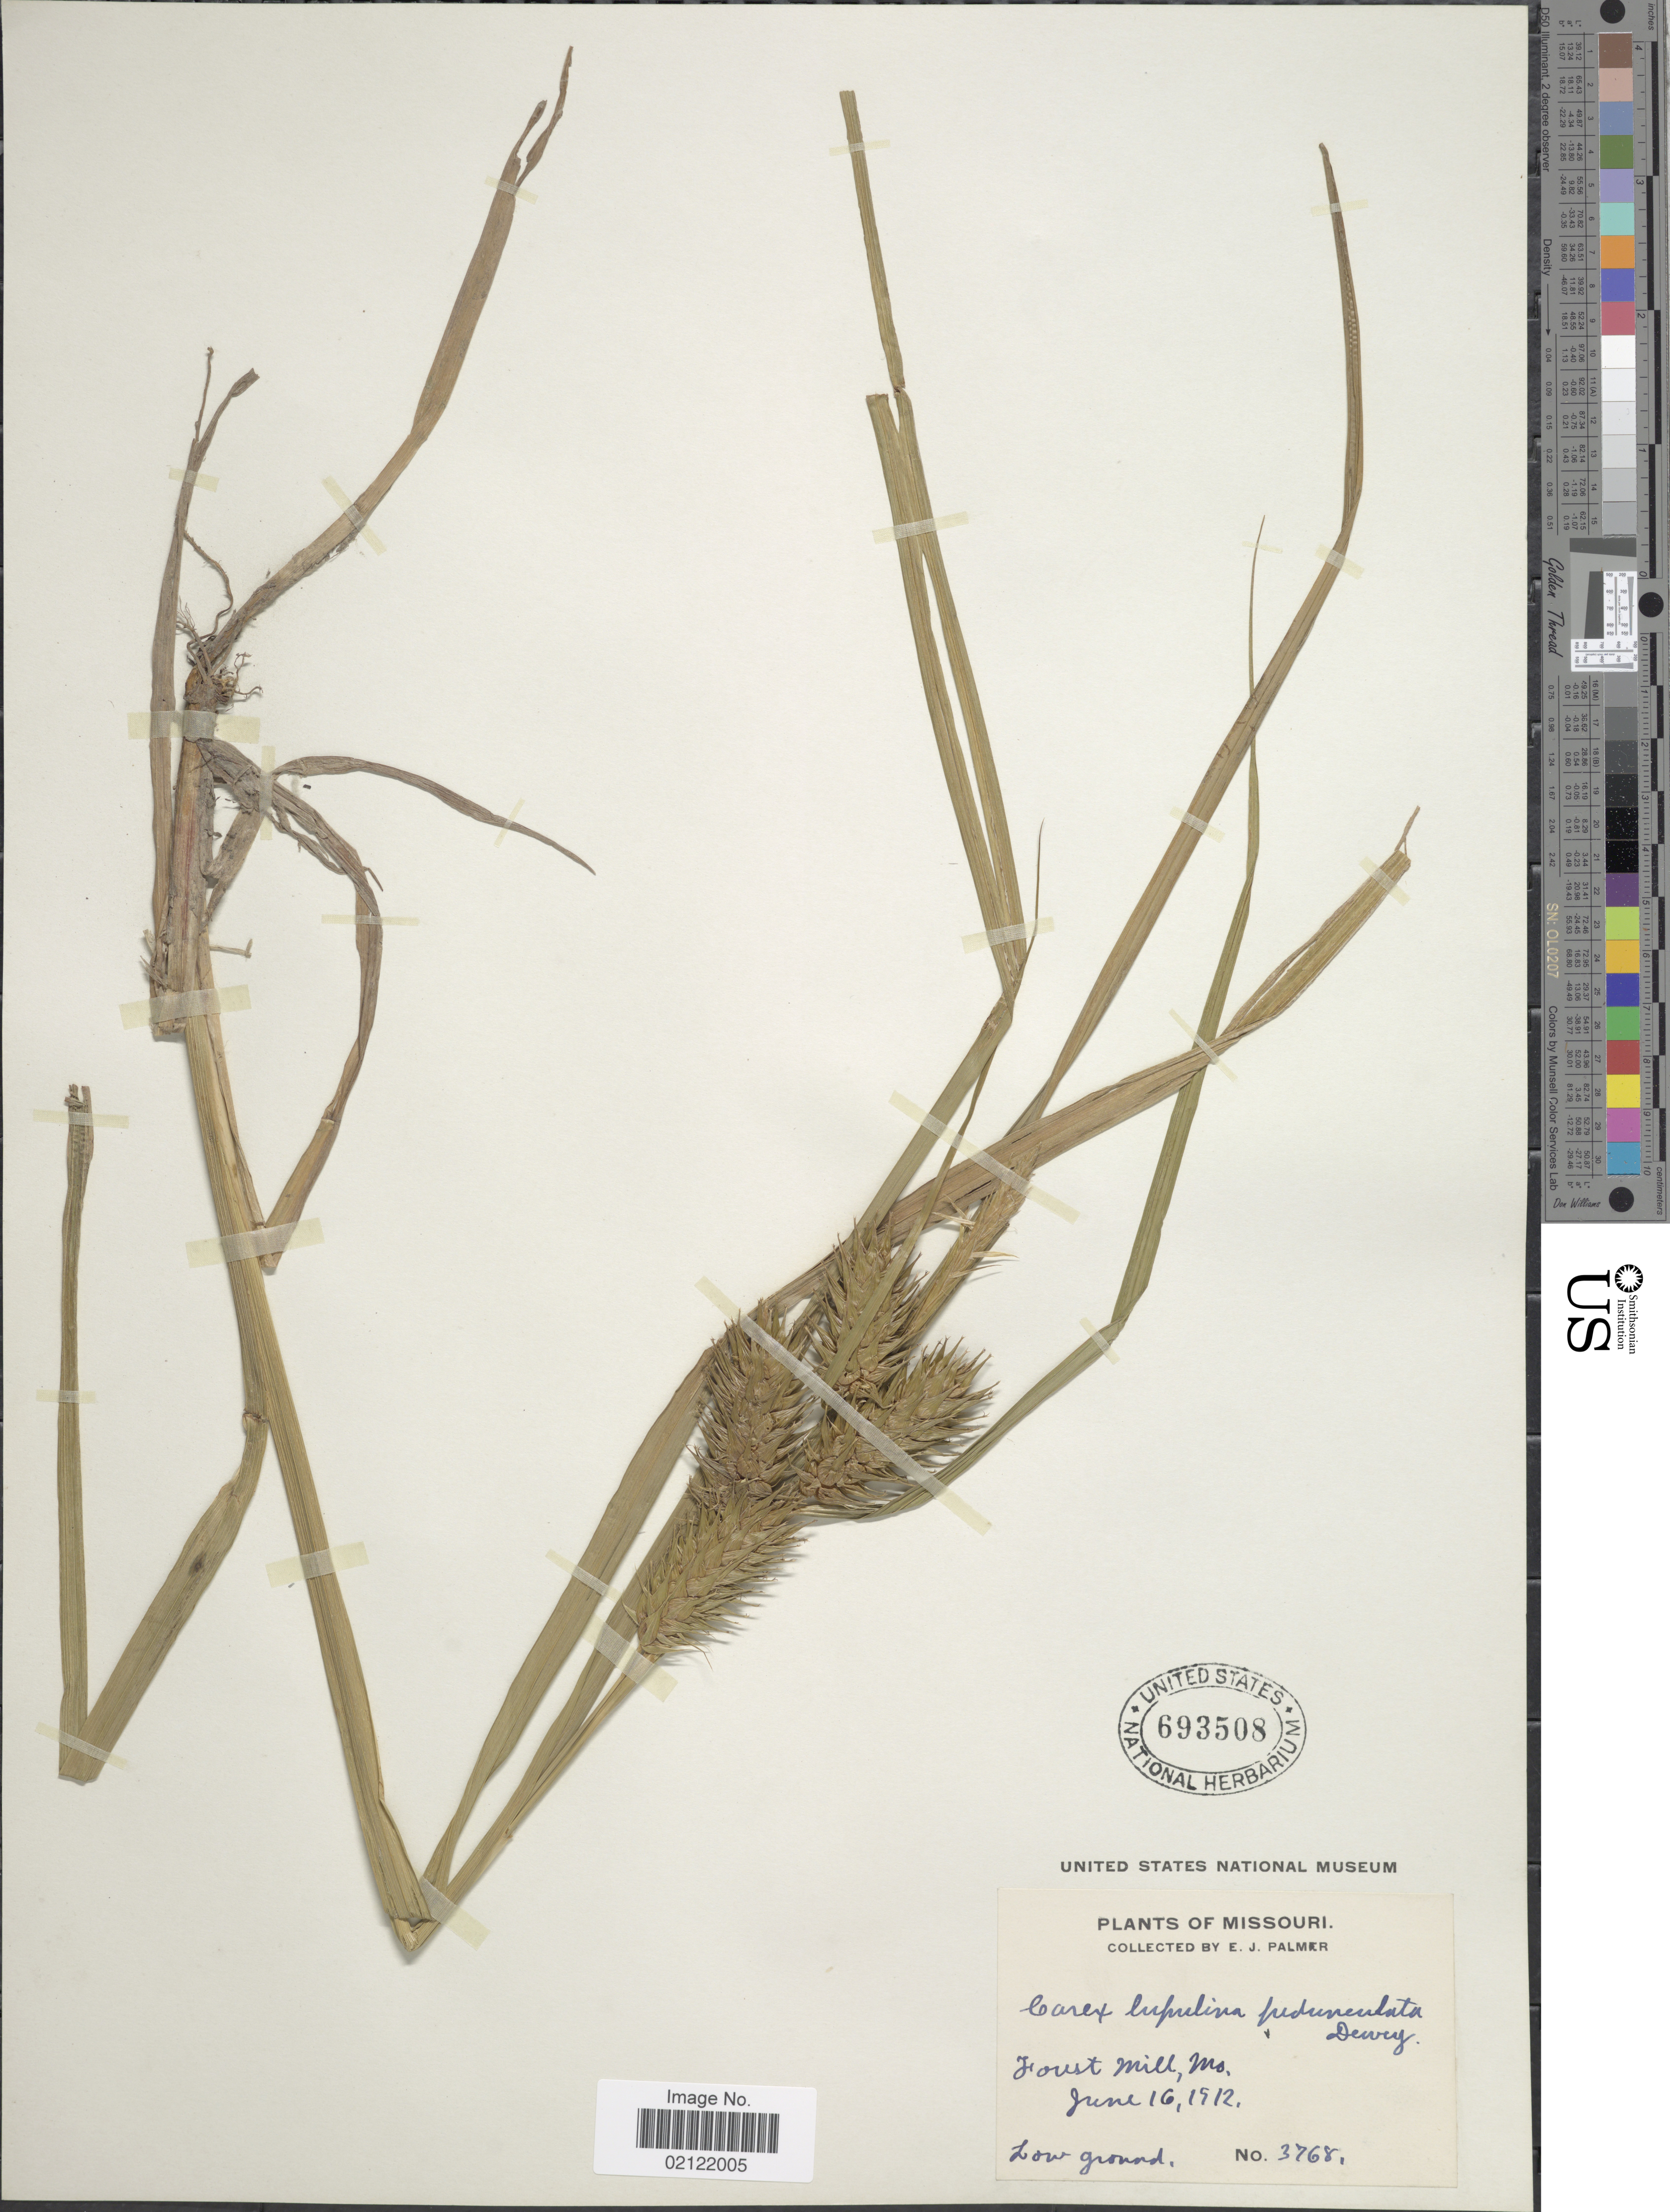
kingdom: Plantae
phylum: Tracheophyta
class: Liliopsida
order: Poales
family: Cyperaceae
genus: Carex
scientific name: Carex lupulina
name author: Muhl. ex Willd.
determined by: Strong, Mark T., (BOT), Smithsonian Institution - National Museum of Natural History (UNITED STATES)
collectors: E. J. Palmer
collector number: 3768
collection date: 1912-06-16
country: United States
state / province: Missouri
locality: Forest Mill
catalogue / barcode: US 693508